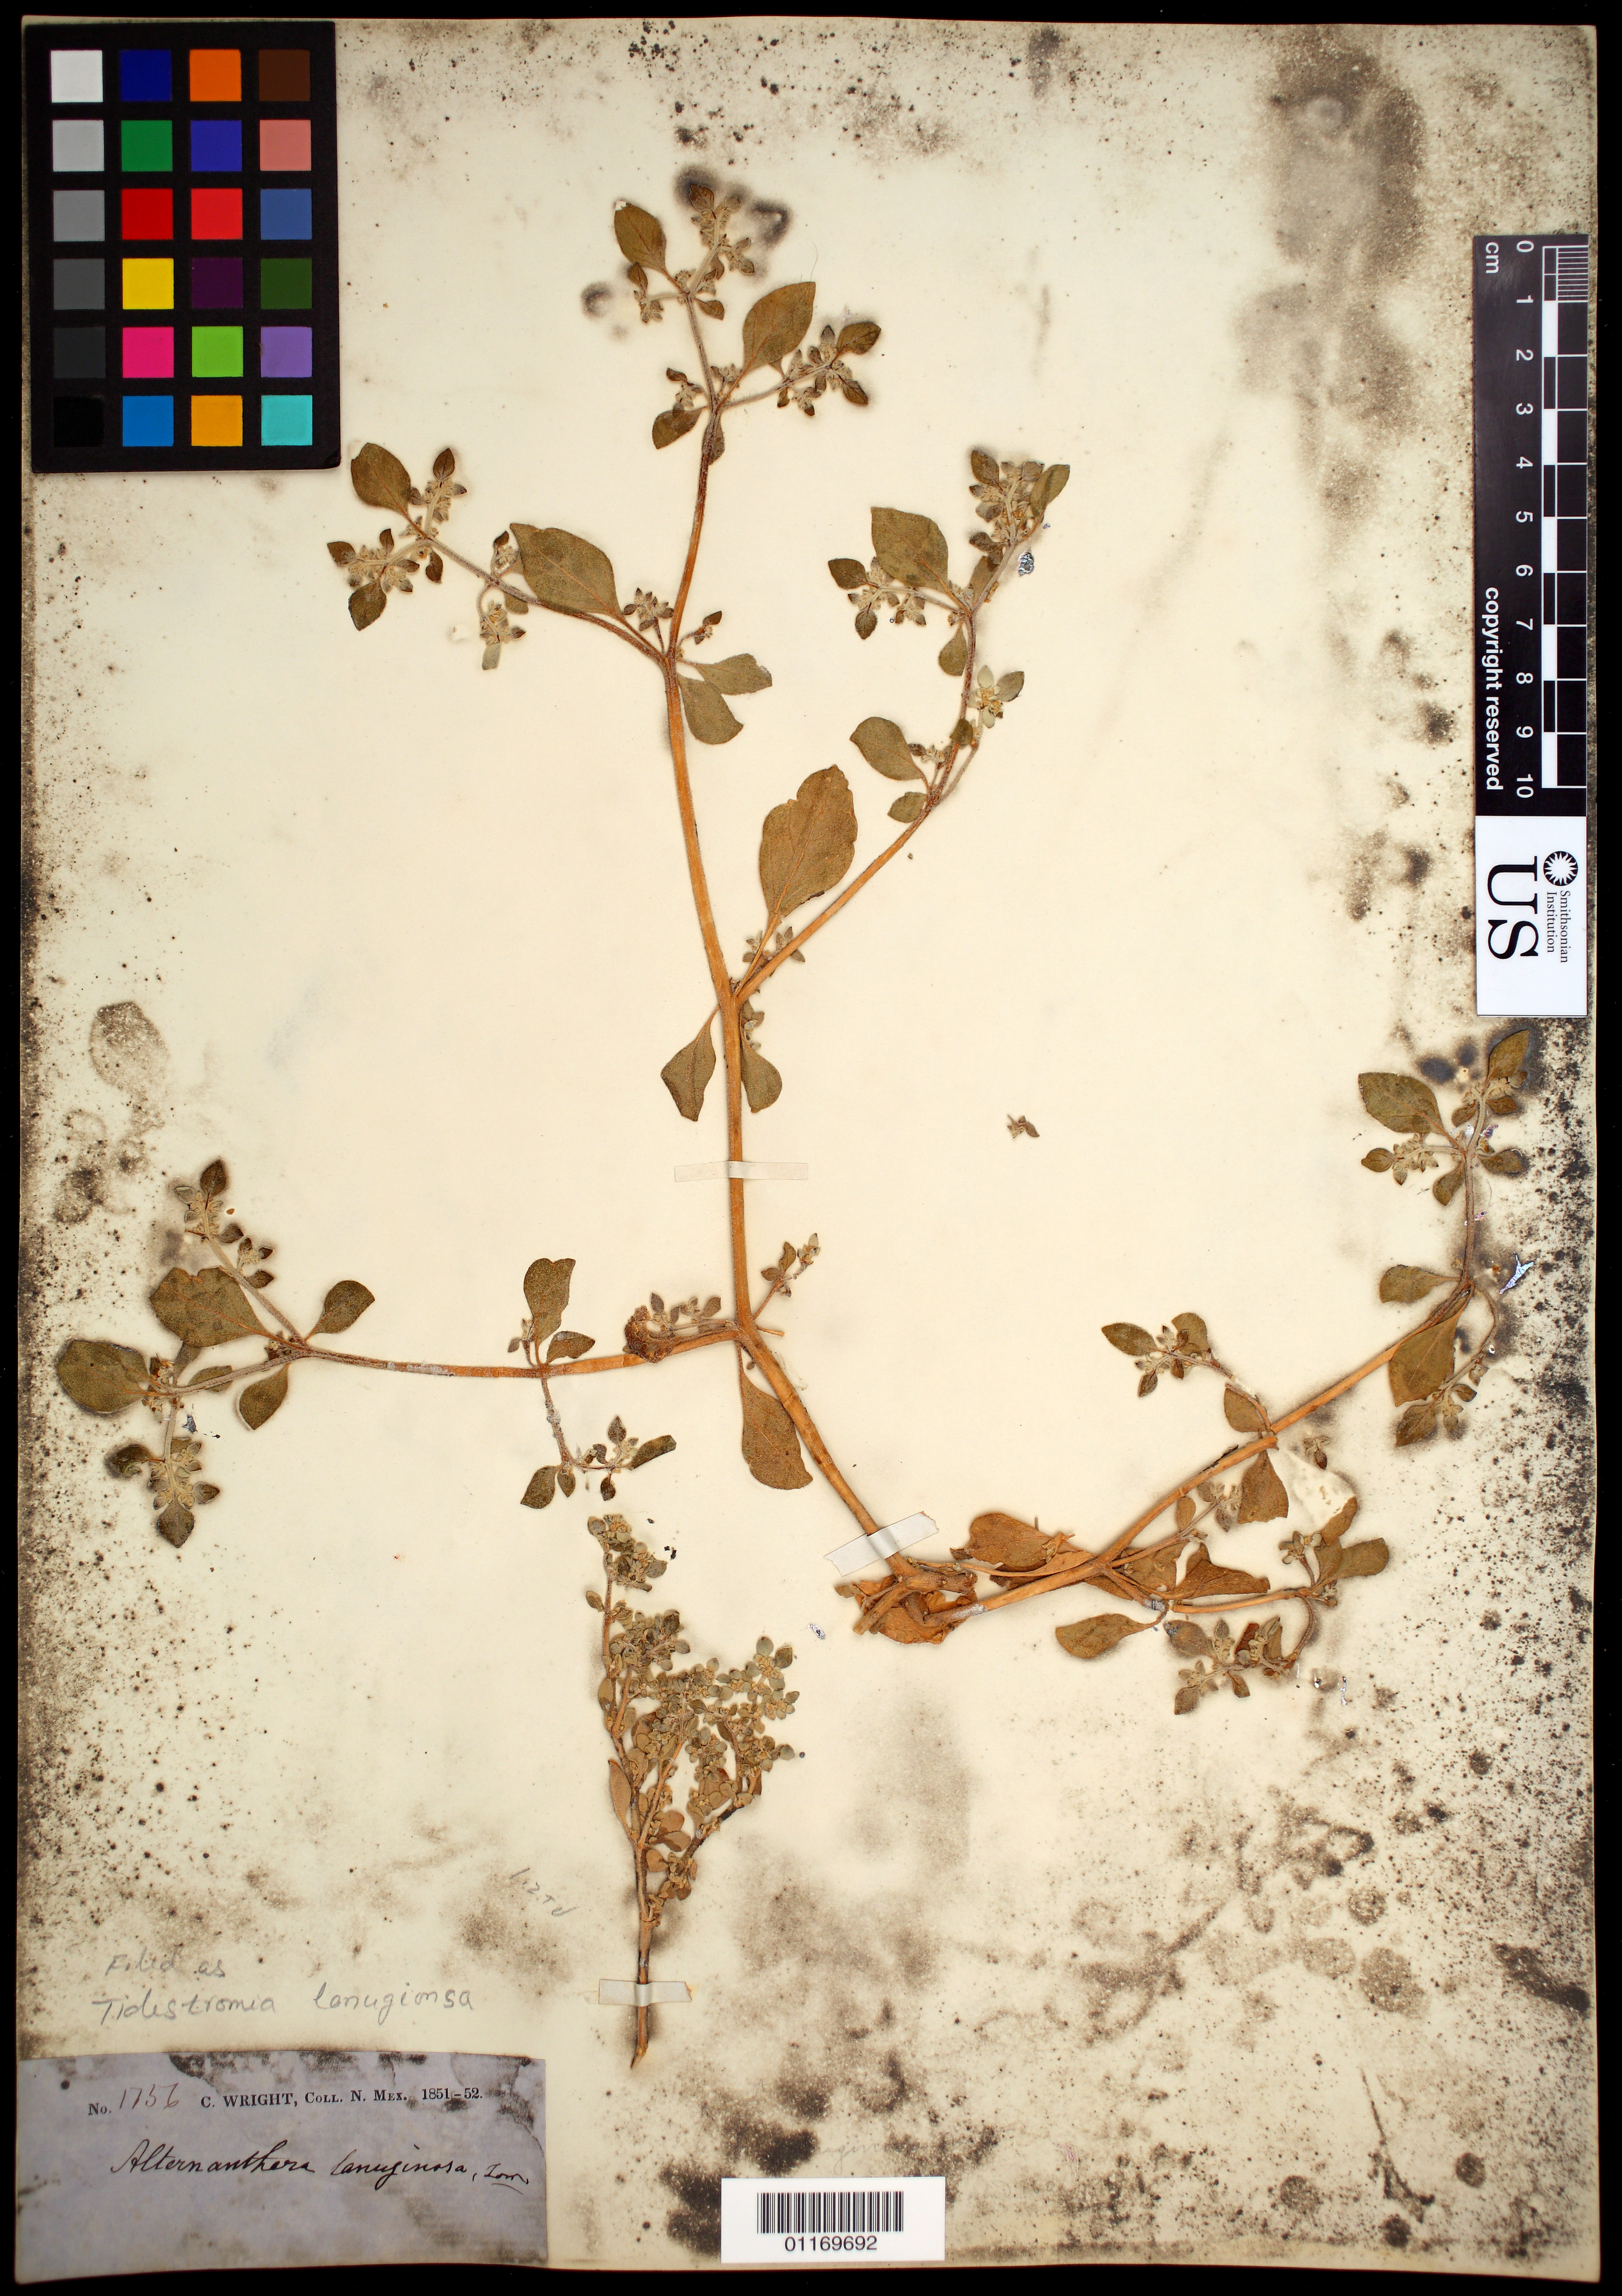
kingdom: Plantae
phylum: Tracheophyta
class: Magnoliopsida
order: Caryophyllales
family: Amaranthaceae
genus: Tidestromia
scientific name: Tidestromia lanuginosa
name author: (Nutt.) Standl.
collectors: C. Wright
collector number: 1756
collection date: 1851/1852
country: United States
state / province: New Mexico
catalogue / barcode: US 1